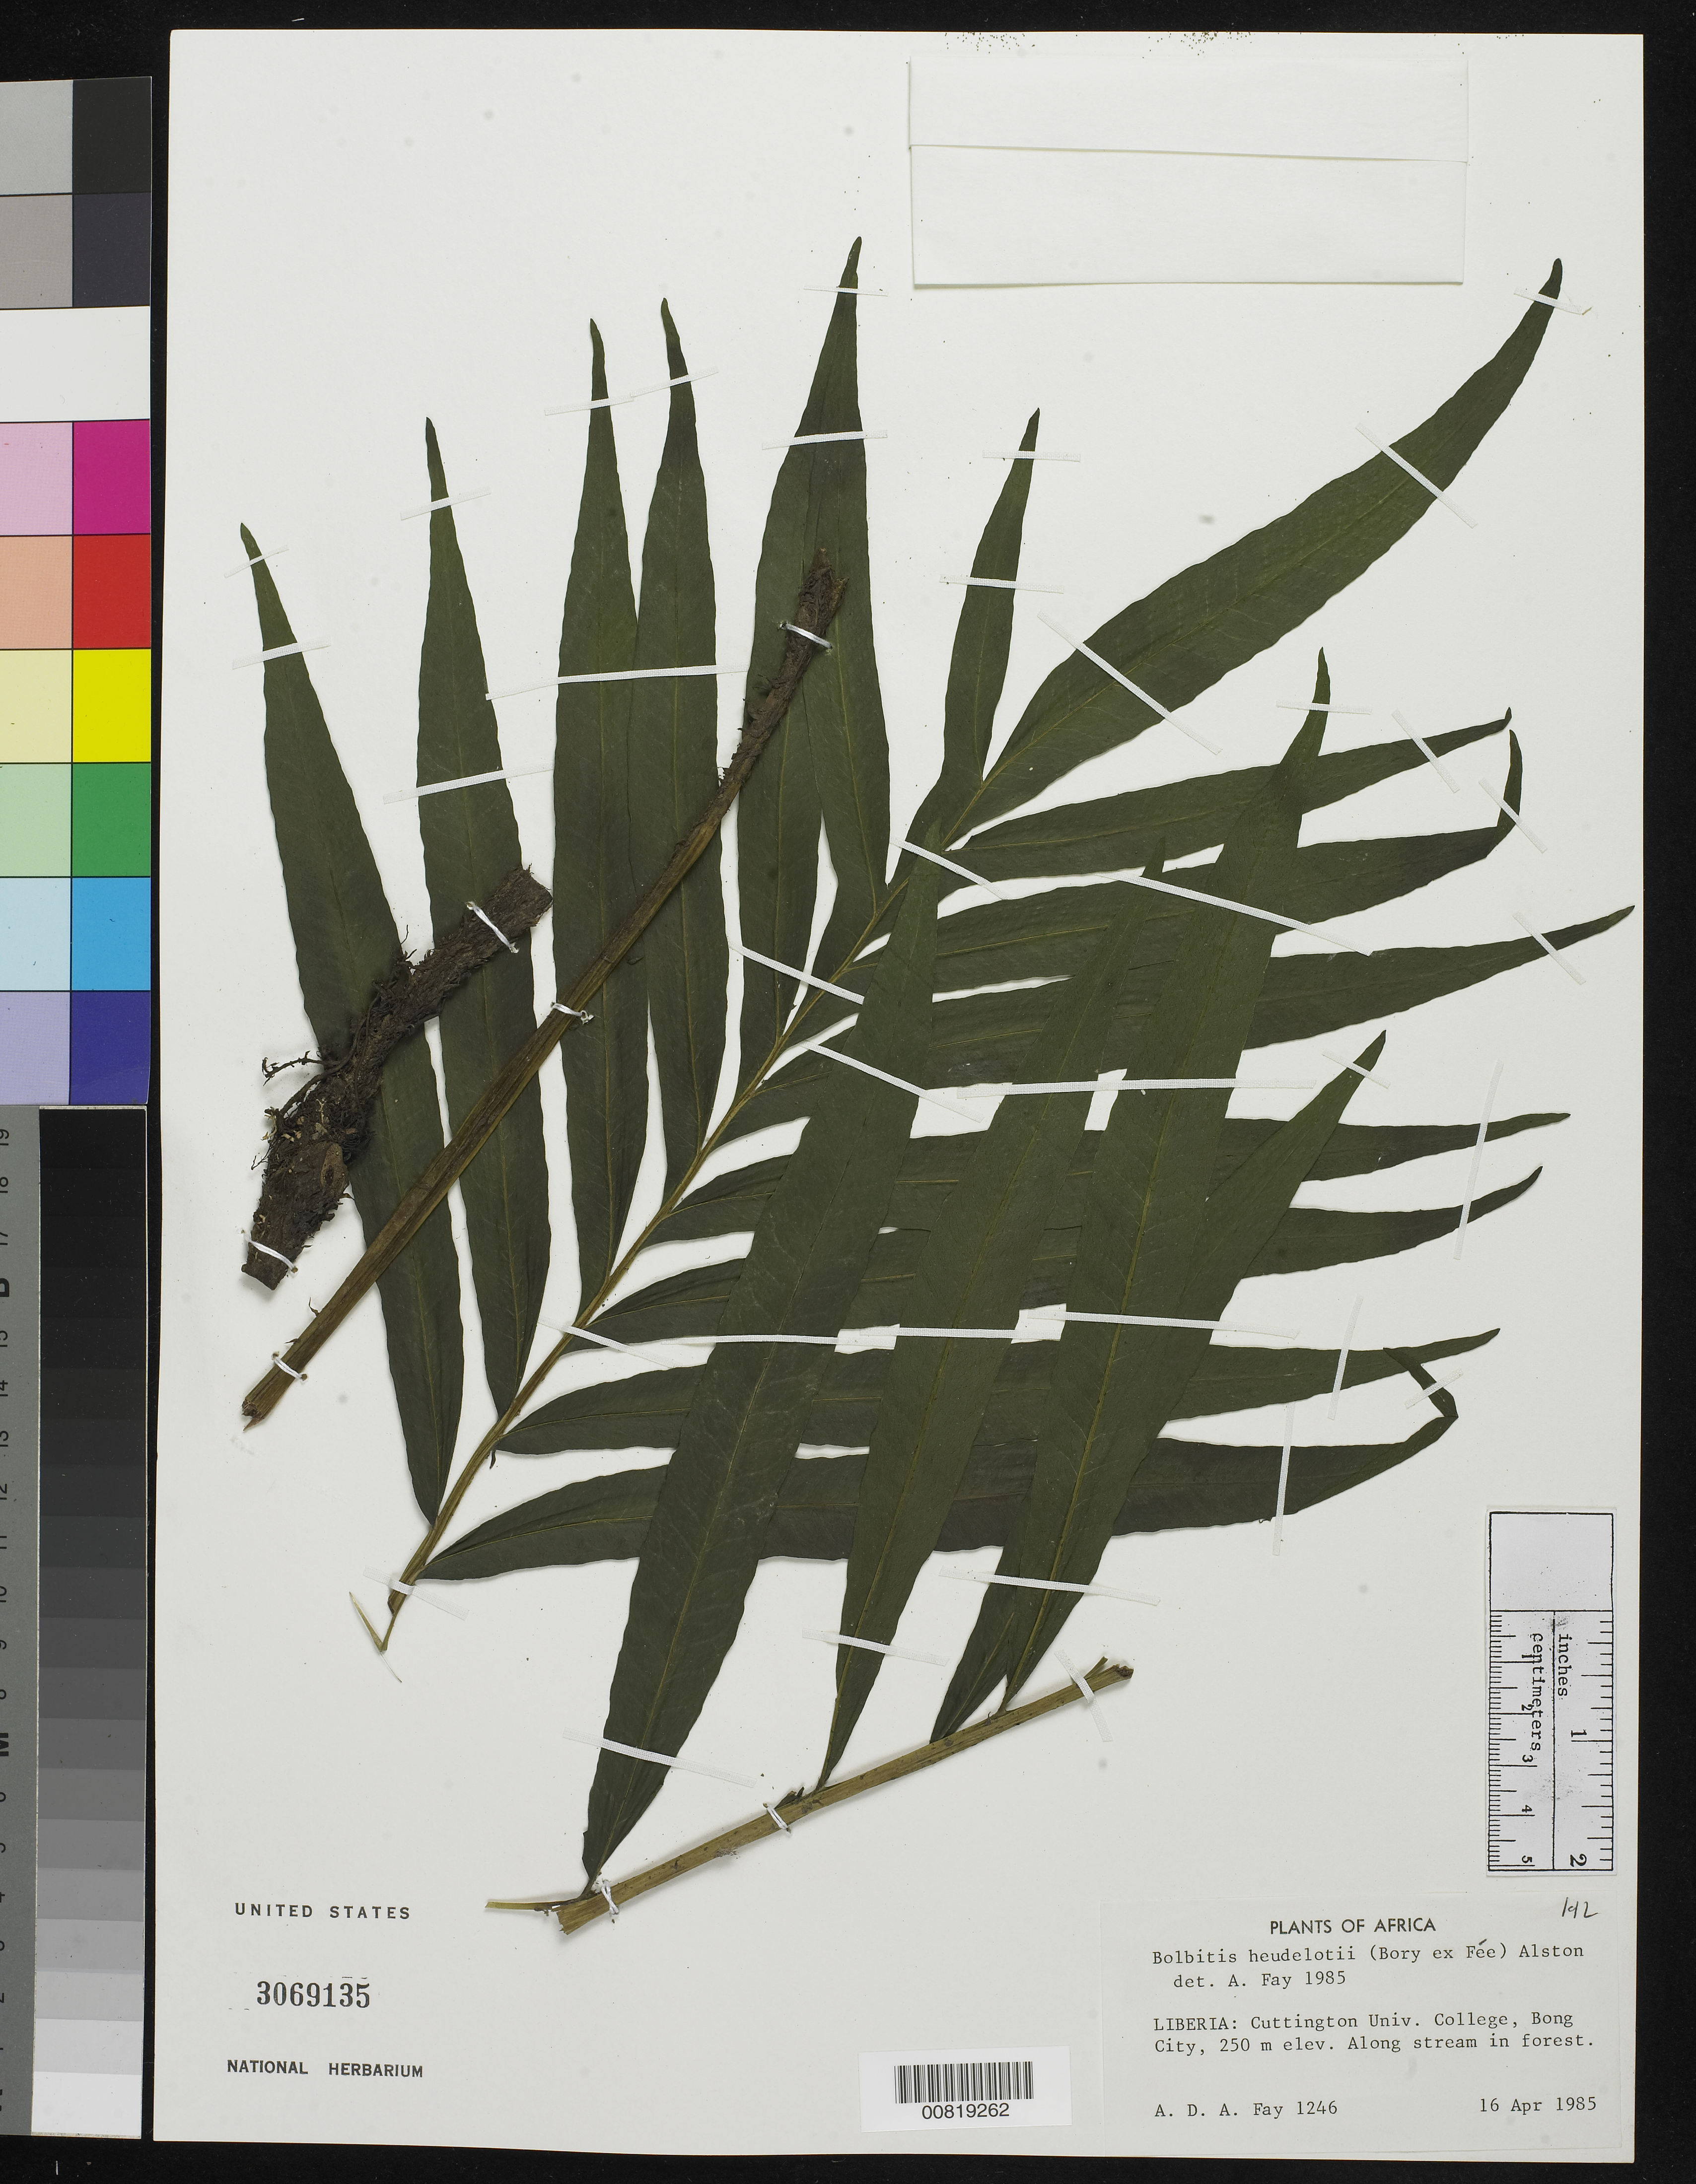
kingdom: Plantae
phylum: Tracheophyta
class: Polypodiopsida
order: Polypodiales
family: Dryopteridaceae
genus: Bolbitis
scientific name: Bolbitis heudelotii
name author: (Bory ex Fée) Alston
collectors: A. Fay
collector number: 1246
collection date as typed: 16 Apr 1985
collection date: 1985-04-16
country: Liberia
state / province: Bong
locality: Bong City, Cuttington University College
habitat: Forest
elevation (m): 250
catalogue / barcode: US 3069135